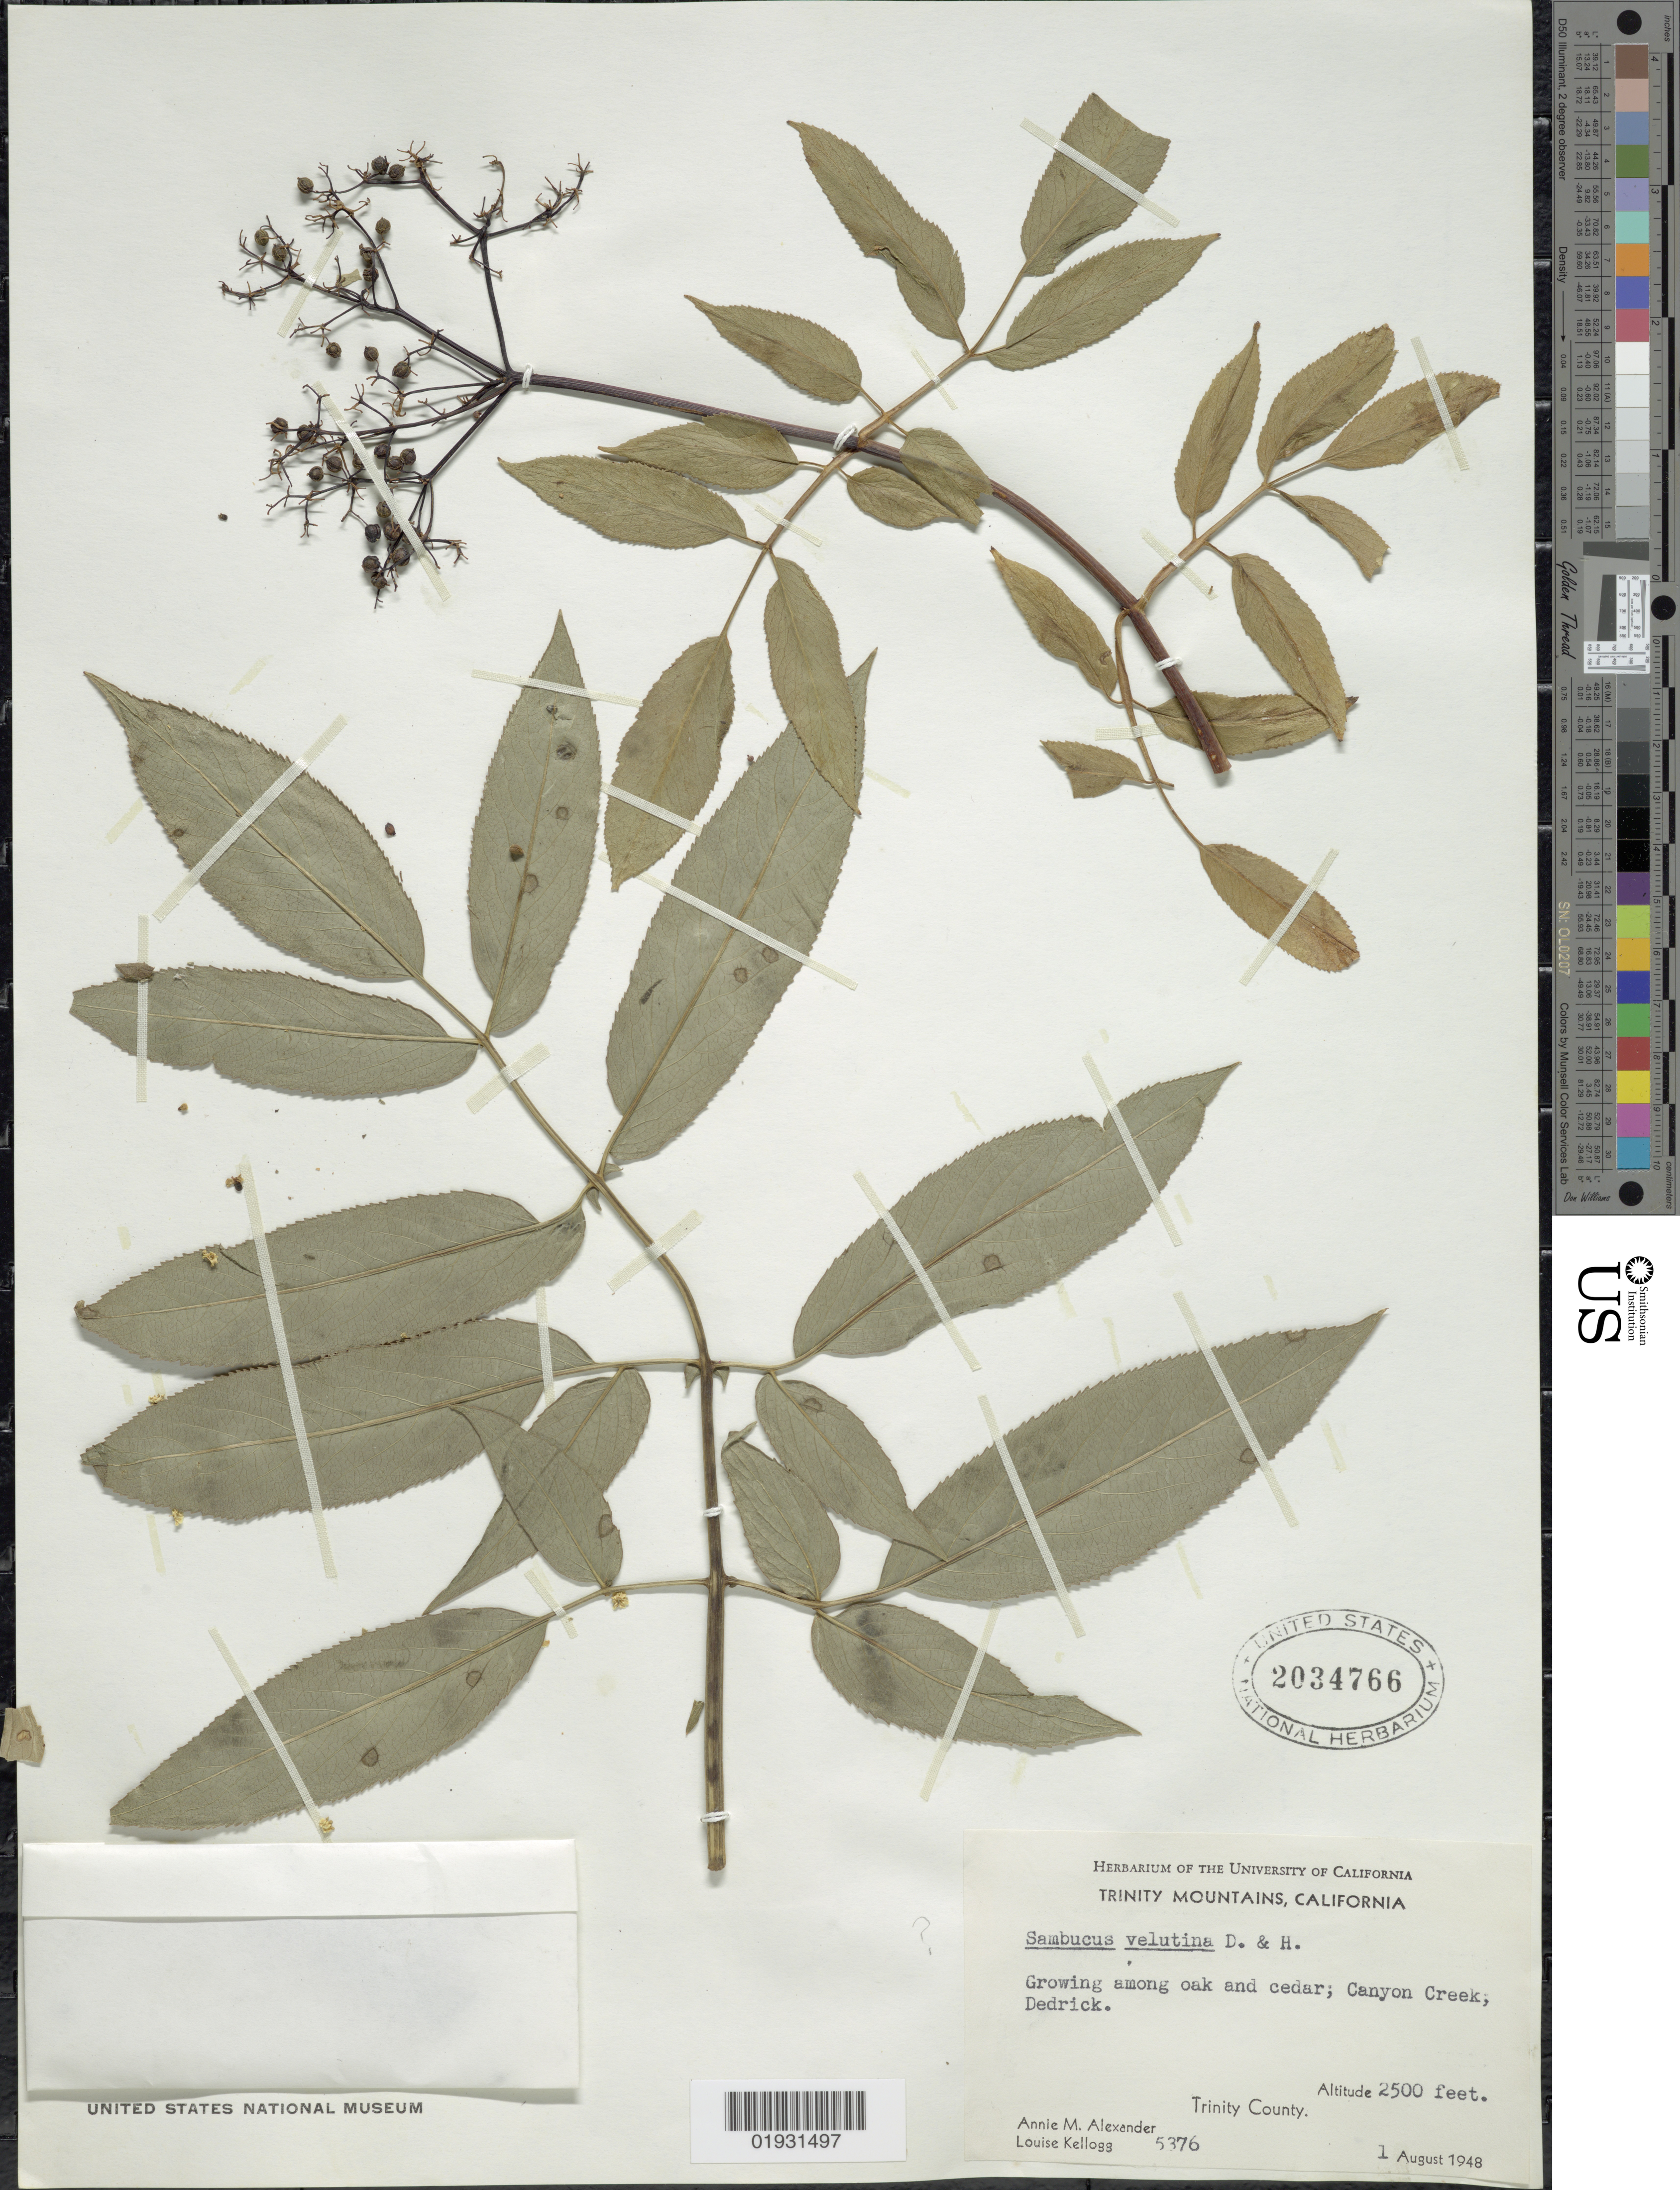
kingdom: Plantae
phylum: Tracheophyta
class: Magnoliopsida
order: Dipsacales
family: Viburnaceae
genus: Sambucus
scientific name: Sambucus velutina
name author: Durand & Hilg.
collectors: A. M. Alexander & L. Kellogg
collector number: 5376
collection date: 1948-08-01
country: United States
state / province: California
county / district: Trinity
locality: Trinity Mountains. Canyon Creek; Dedrick. Trinity County.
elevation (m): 762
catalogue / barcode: US 2034766